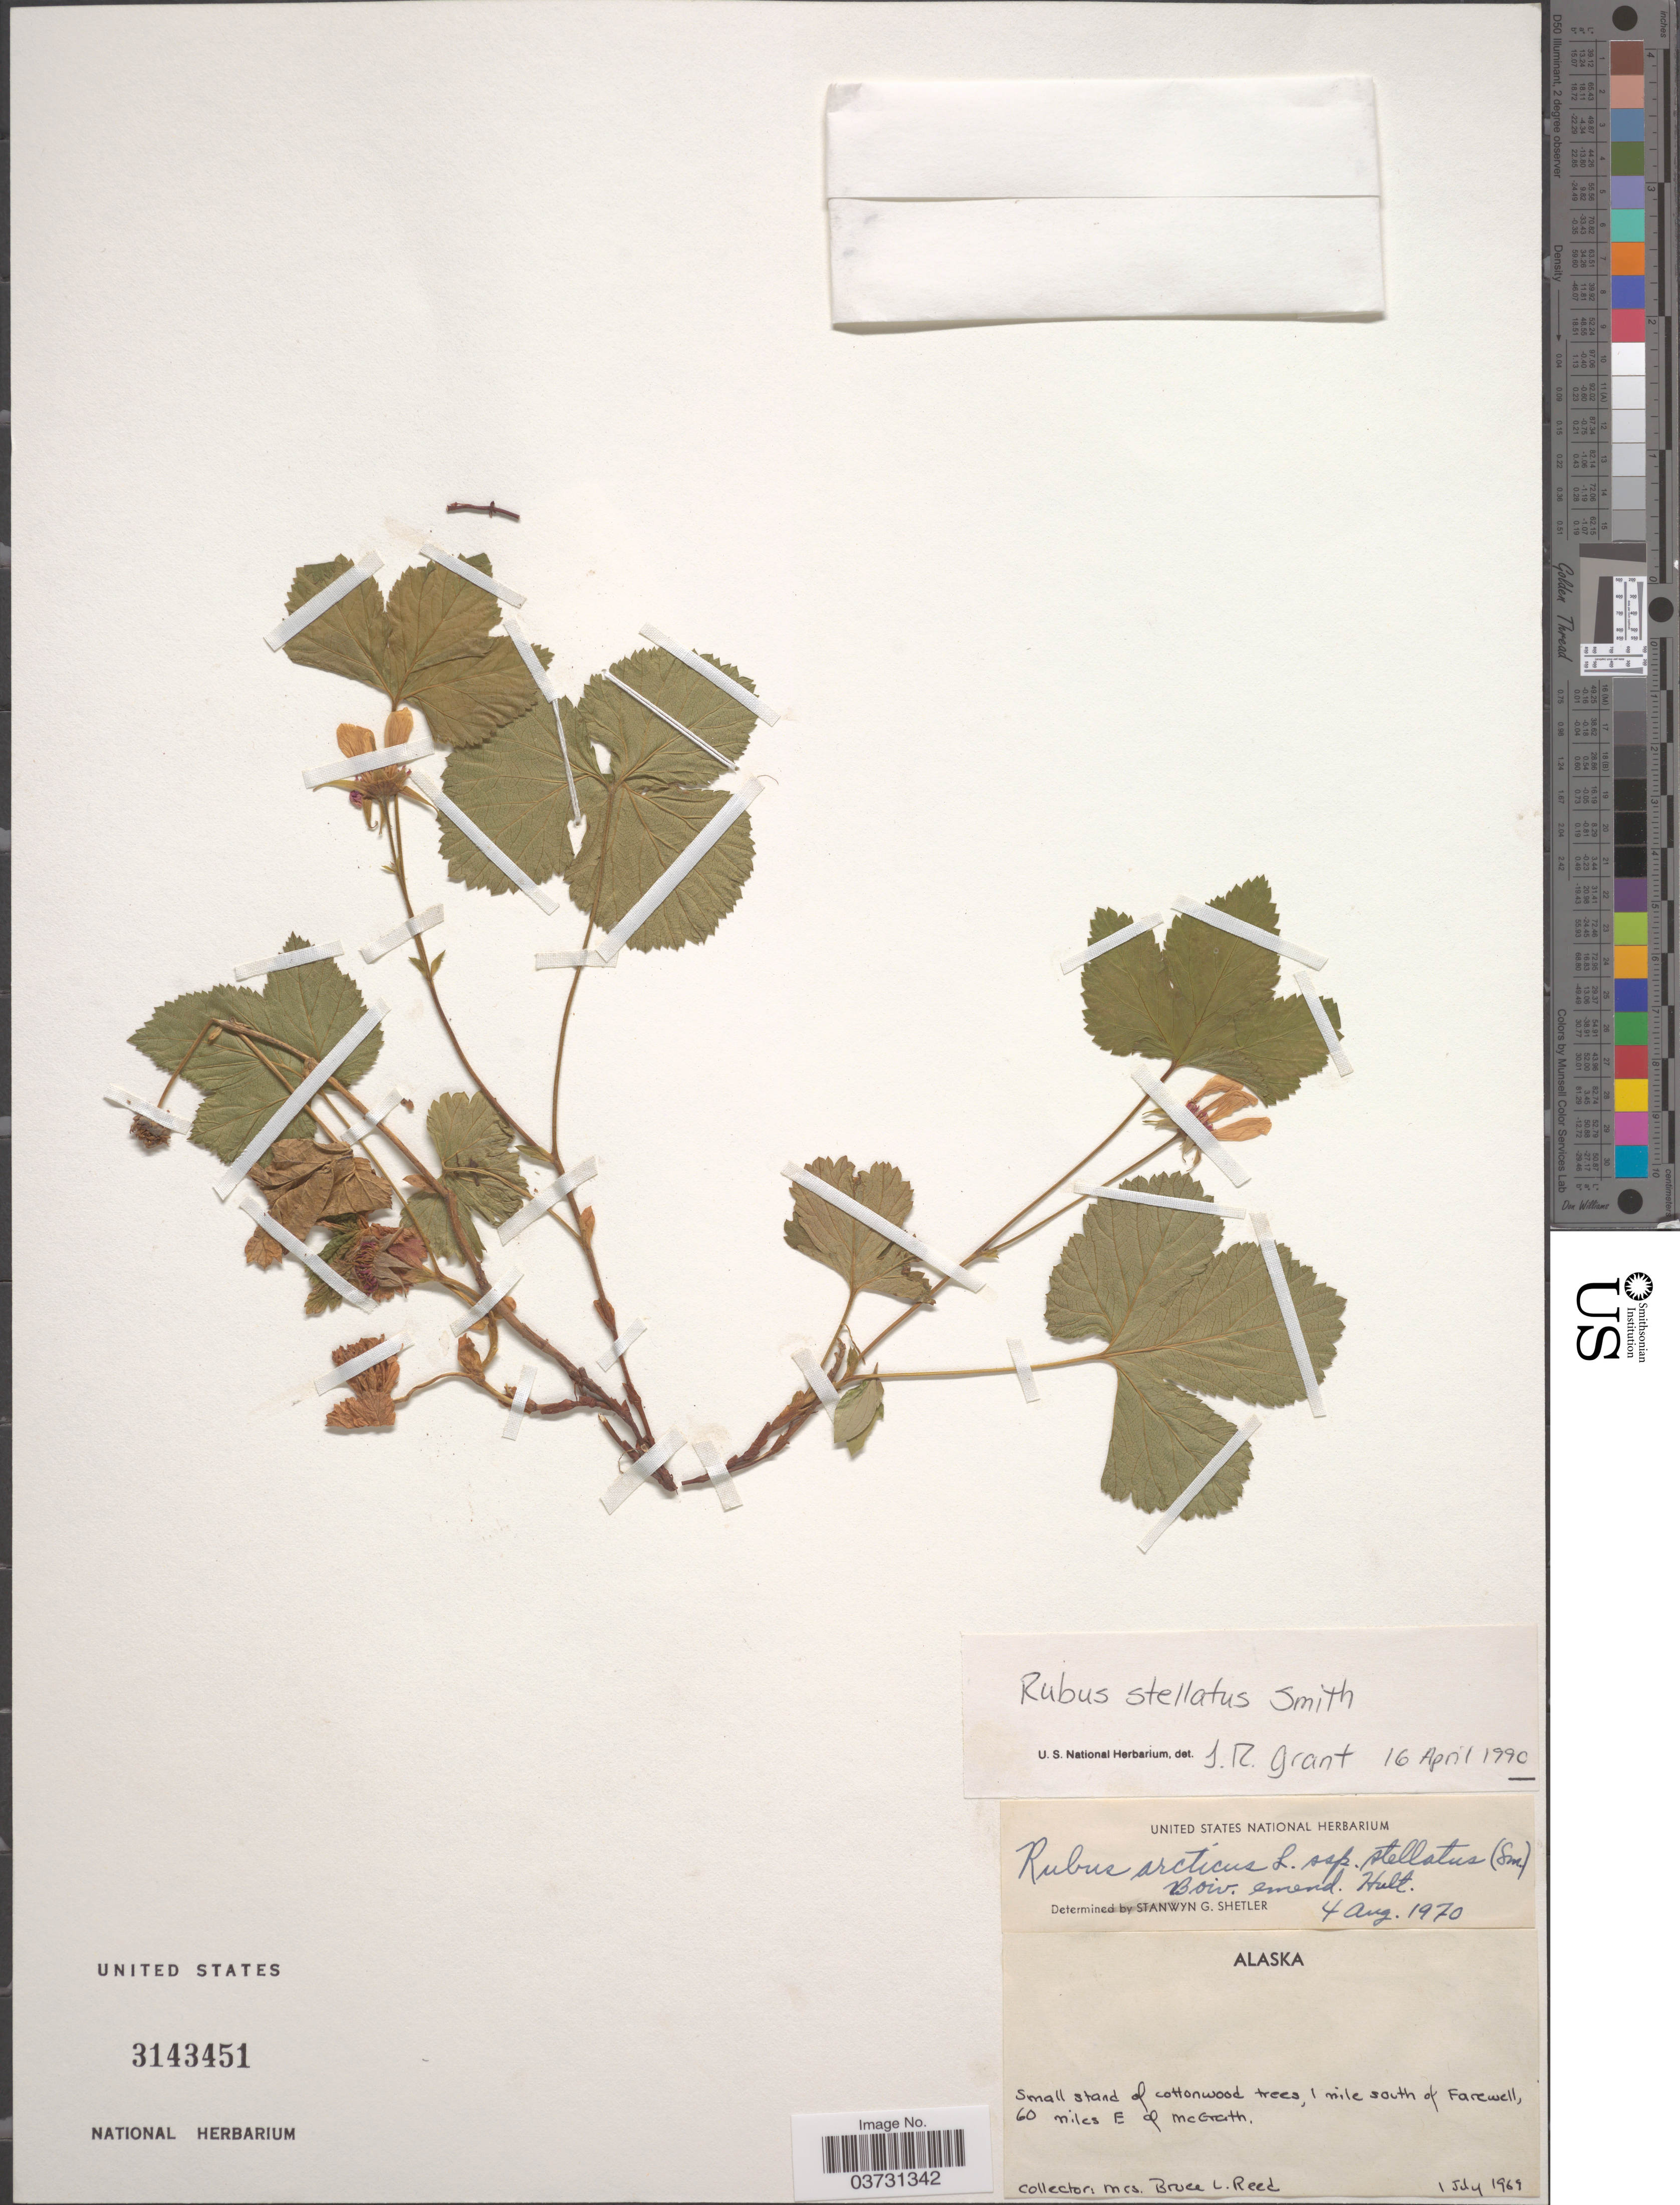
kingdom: Plantae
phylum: Tracheophyta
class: Magnoliopsida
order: Rosales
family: Rosaceae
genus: Rubus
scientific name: Rubus stellatus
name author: Sm.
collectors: B. Reed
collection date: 1969-07-01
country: United States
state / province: Alaska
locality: Small stand of cottonwood trees, 1 mile south of Farewell, 60 miles E of McGrath.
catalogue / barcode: US 3143451